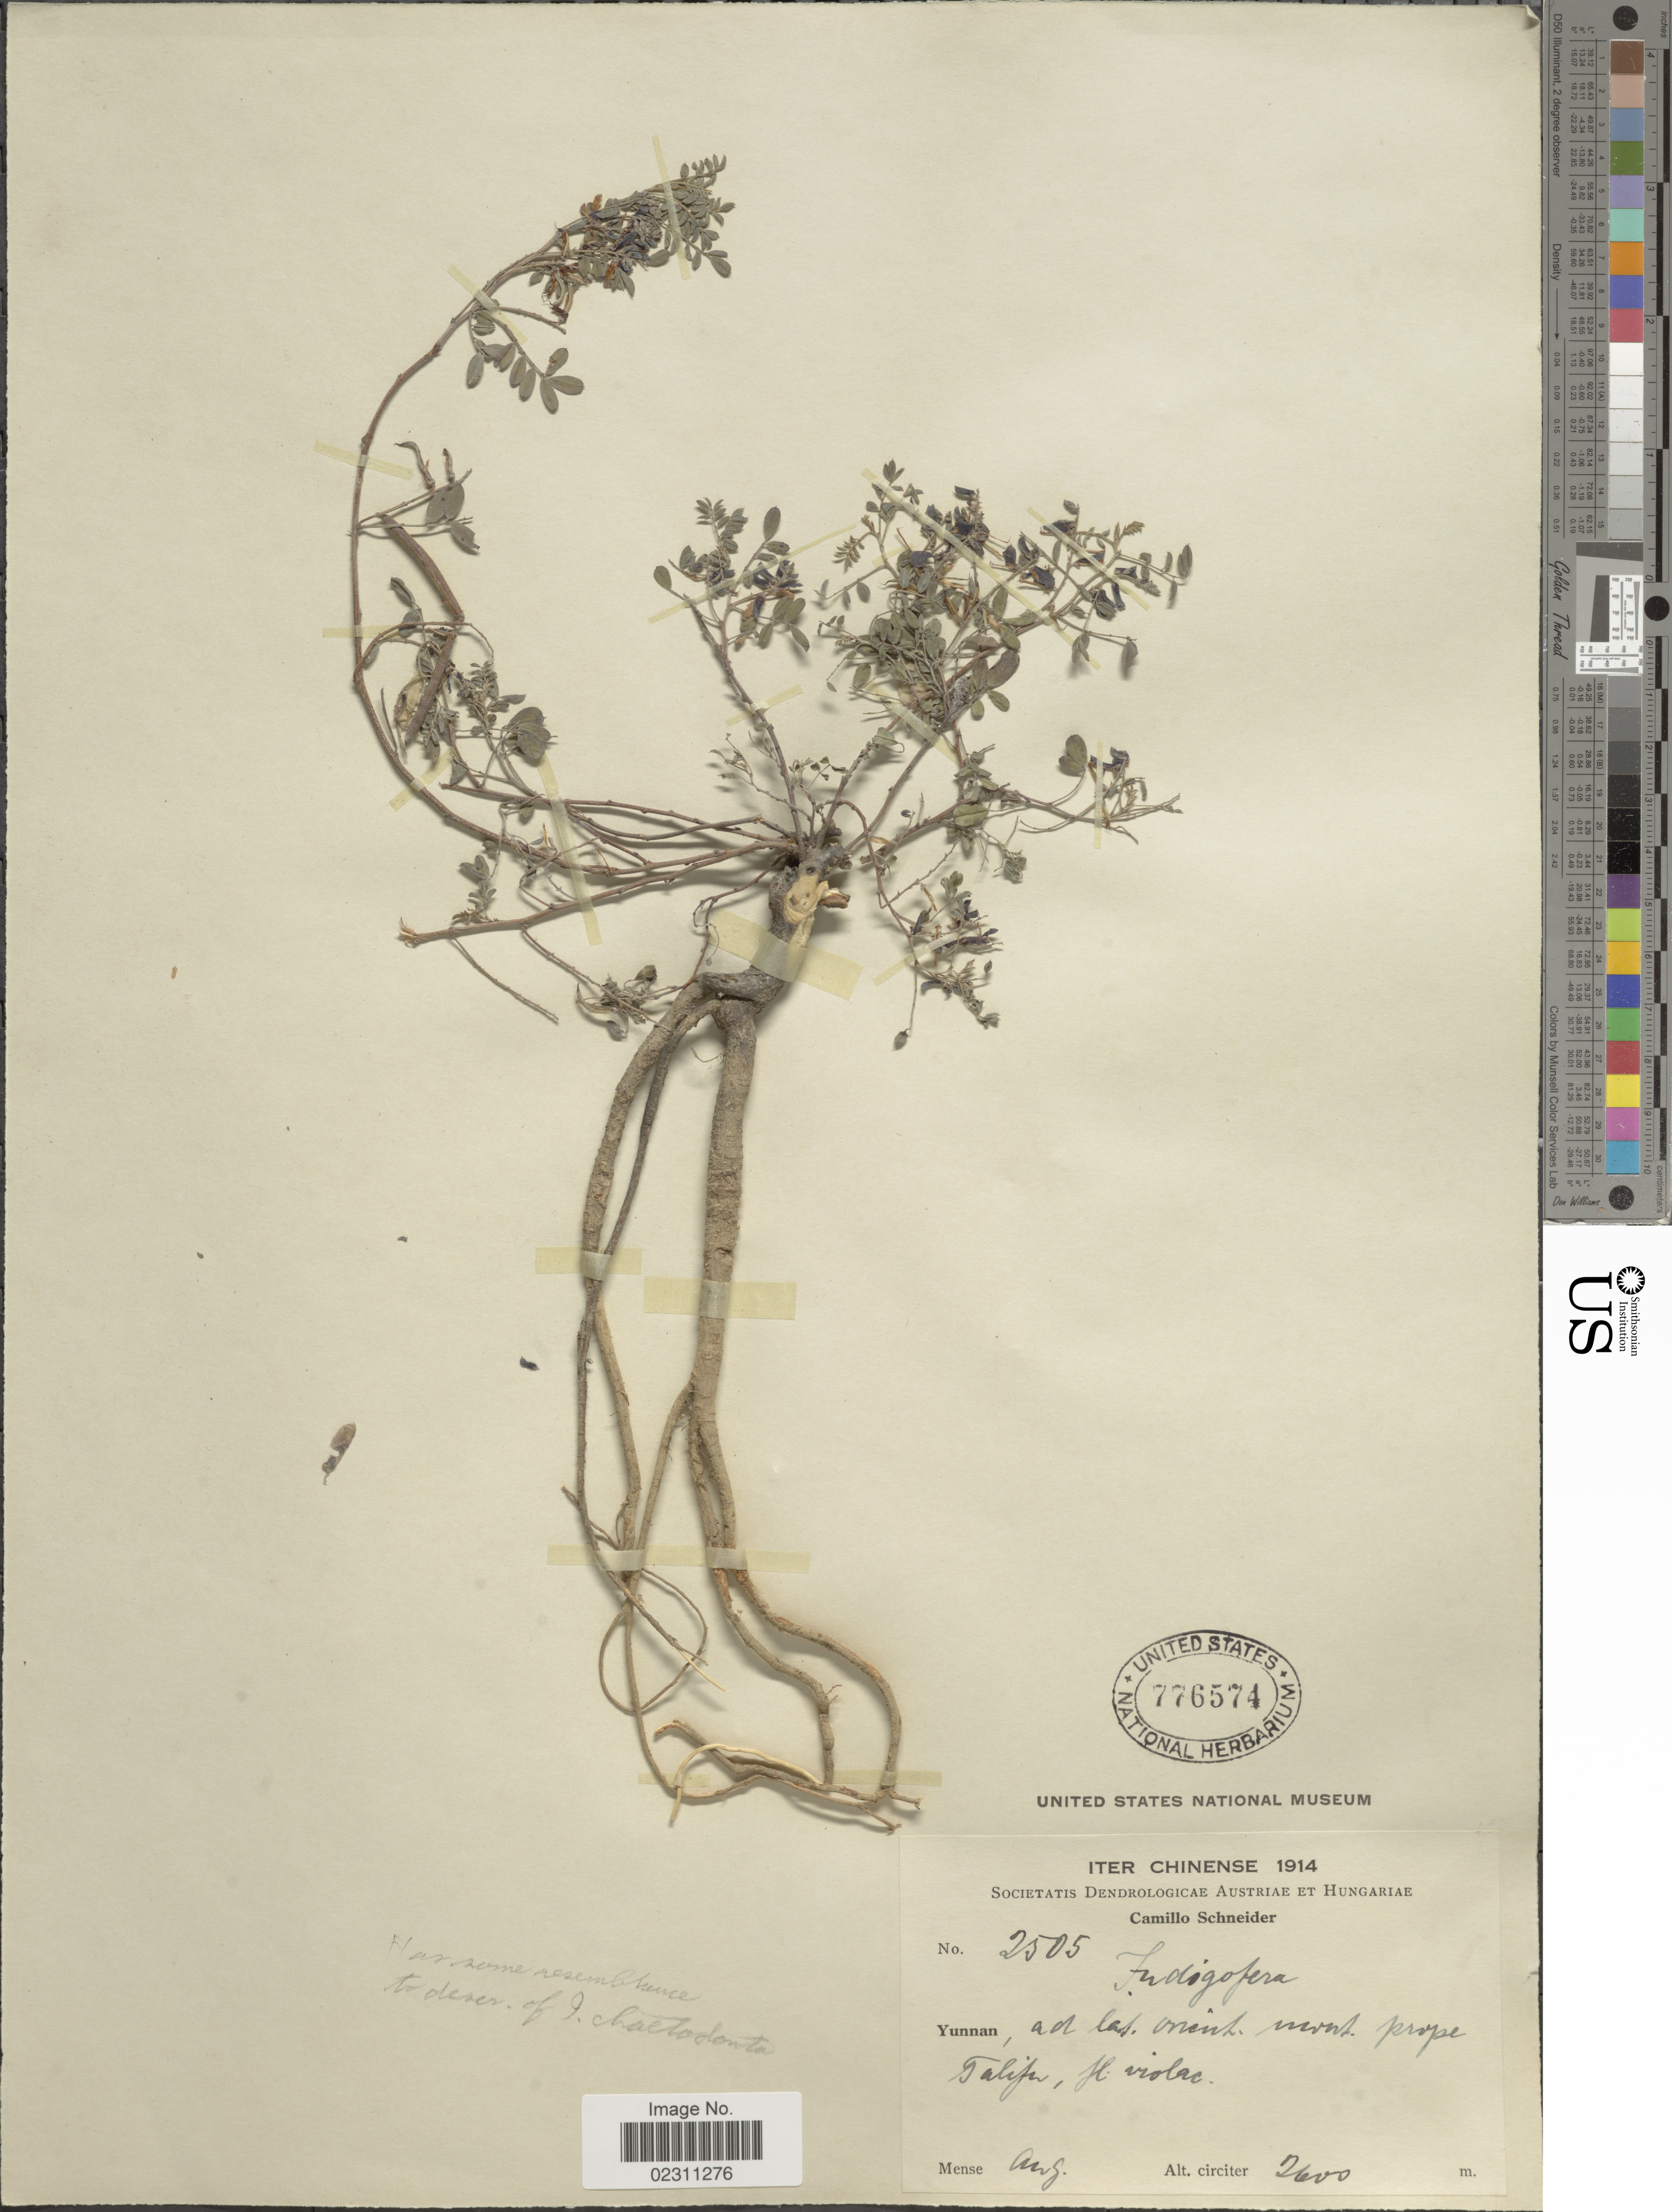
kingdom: Plantae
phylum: Tracheophyta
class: Magnoliopsida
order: Fabales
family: Fabaceae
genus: Indigofera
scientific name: Indigofera sp.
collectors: C. K. Schneider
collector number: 2505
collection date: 1914-08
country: China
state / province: Yunnan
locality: Ad. lat. orient. mont. prope Taliper. [interpreted]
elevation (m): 2600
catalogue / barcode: US 776574